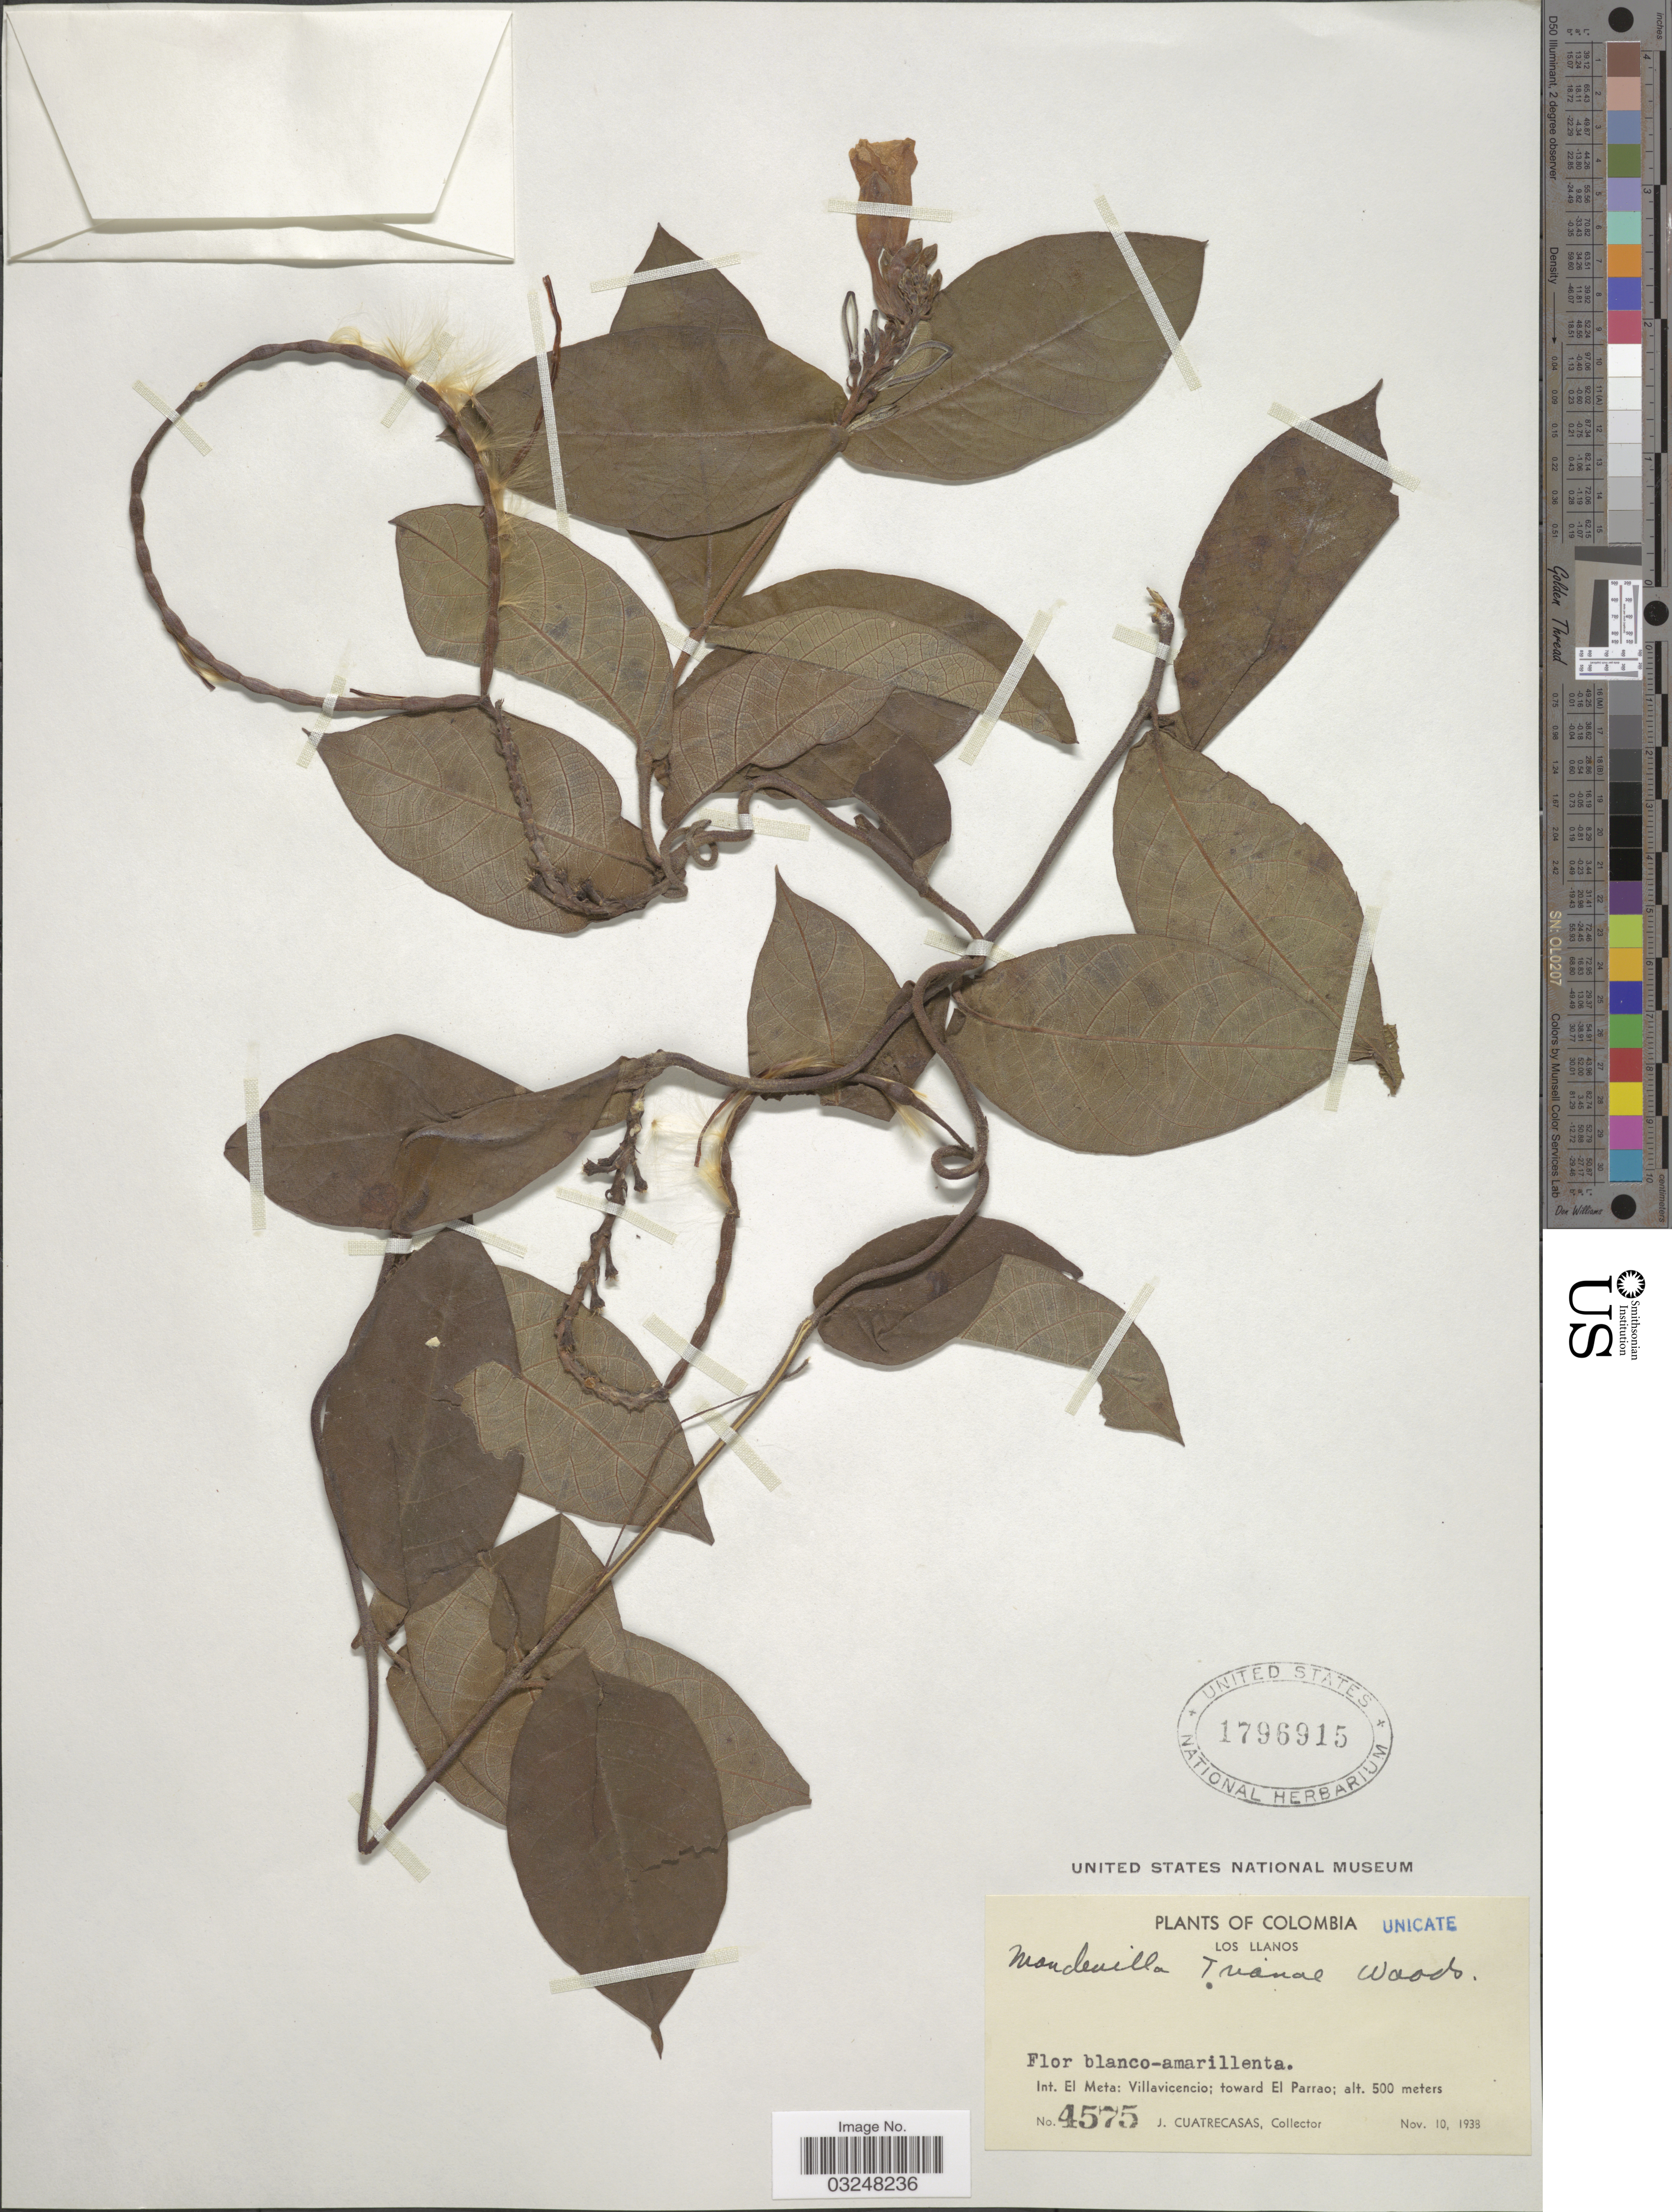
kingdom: Plantae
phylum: Tracheophyta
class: Magnoliopsida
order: Gentianales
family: Apocynaceae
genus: Mandevilla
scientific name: Mandevilla trianae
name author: Woodson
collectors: J. Cuatrecasas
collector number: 4575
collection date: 1938-11-10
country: Colombia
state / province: Meta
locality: Los Llanos. Int. El Meta: Villavicencio; toward El Parrao.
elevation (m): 500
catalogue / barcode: US 1796915